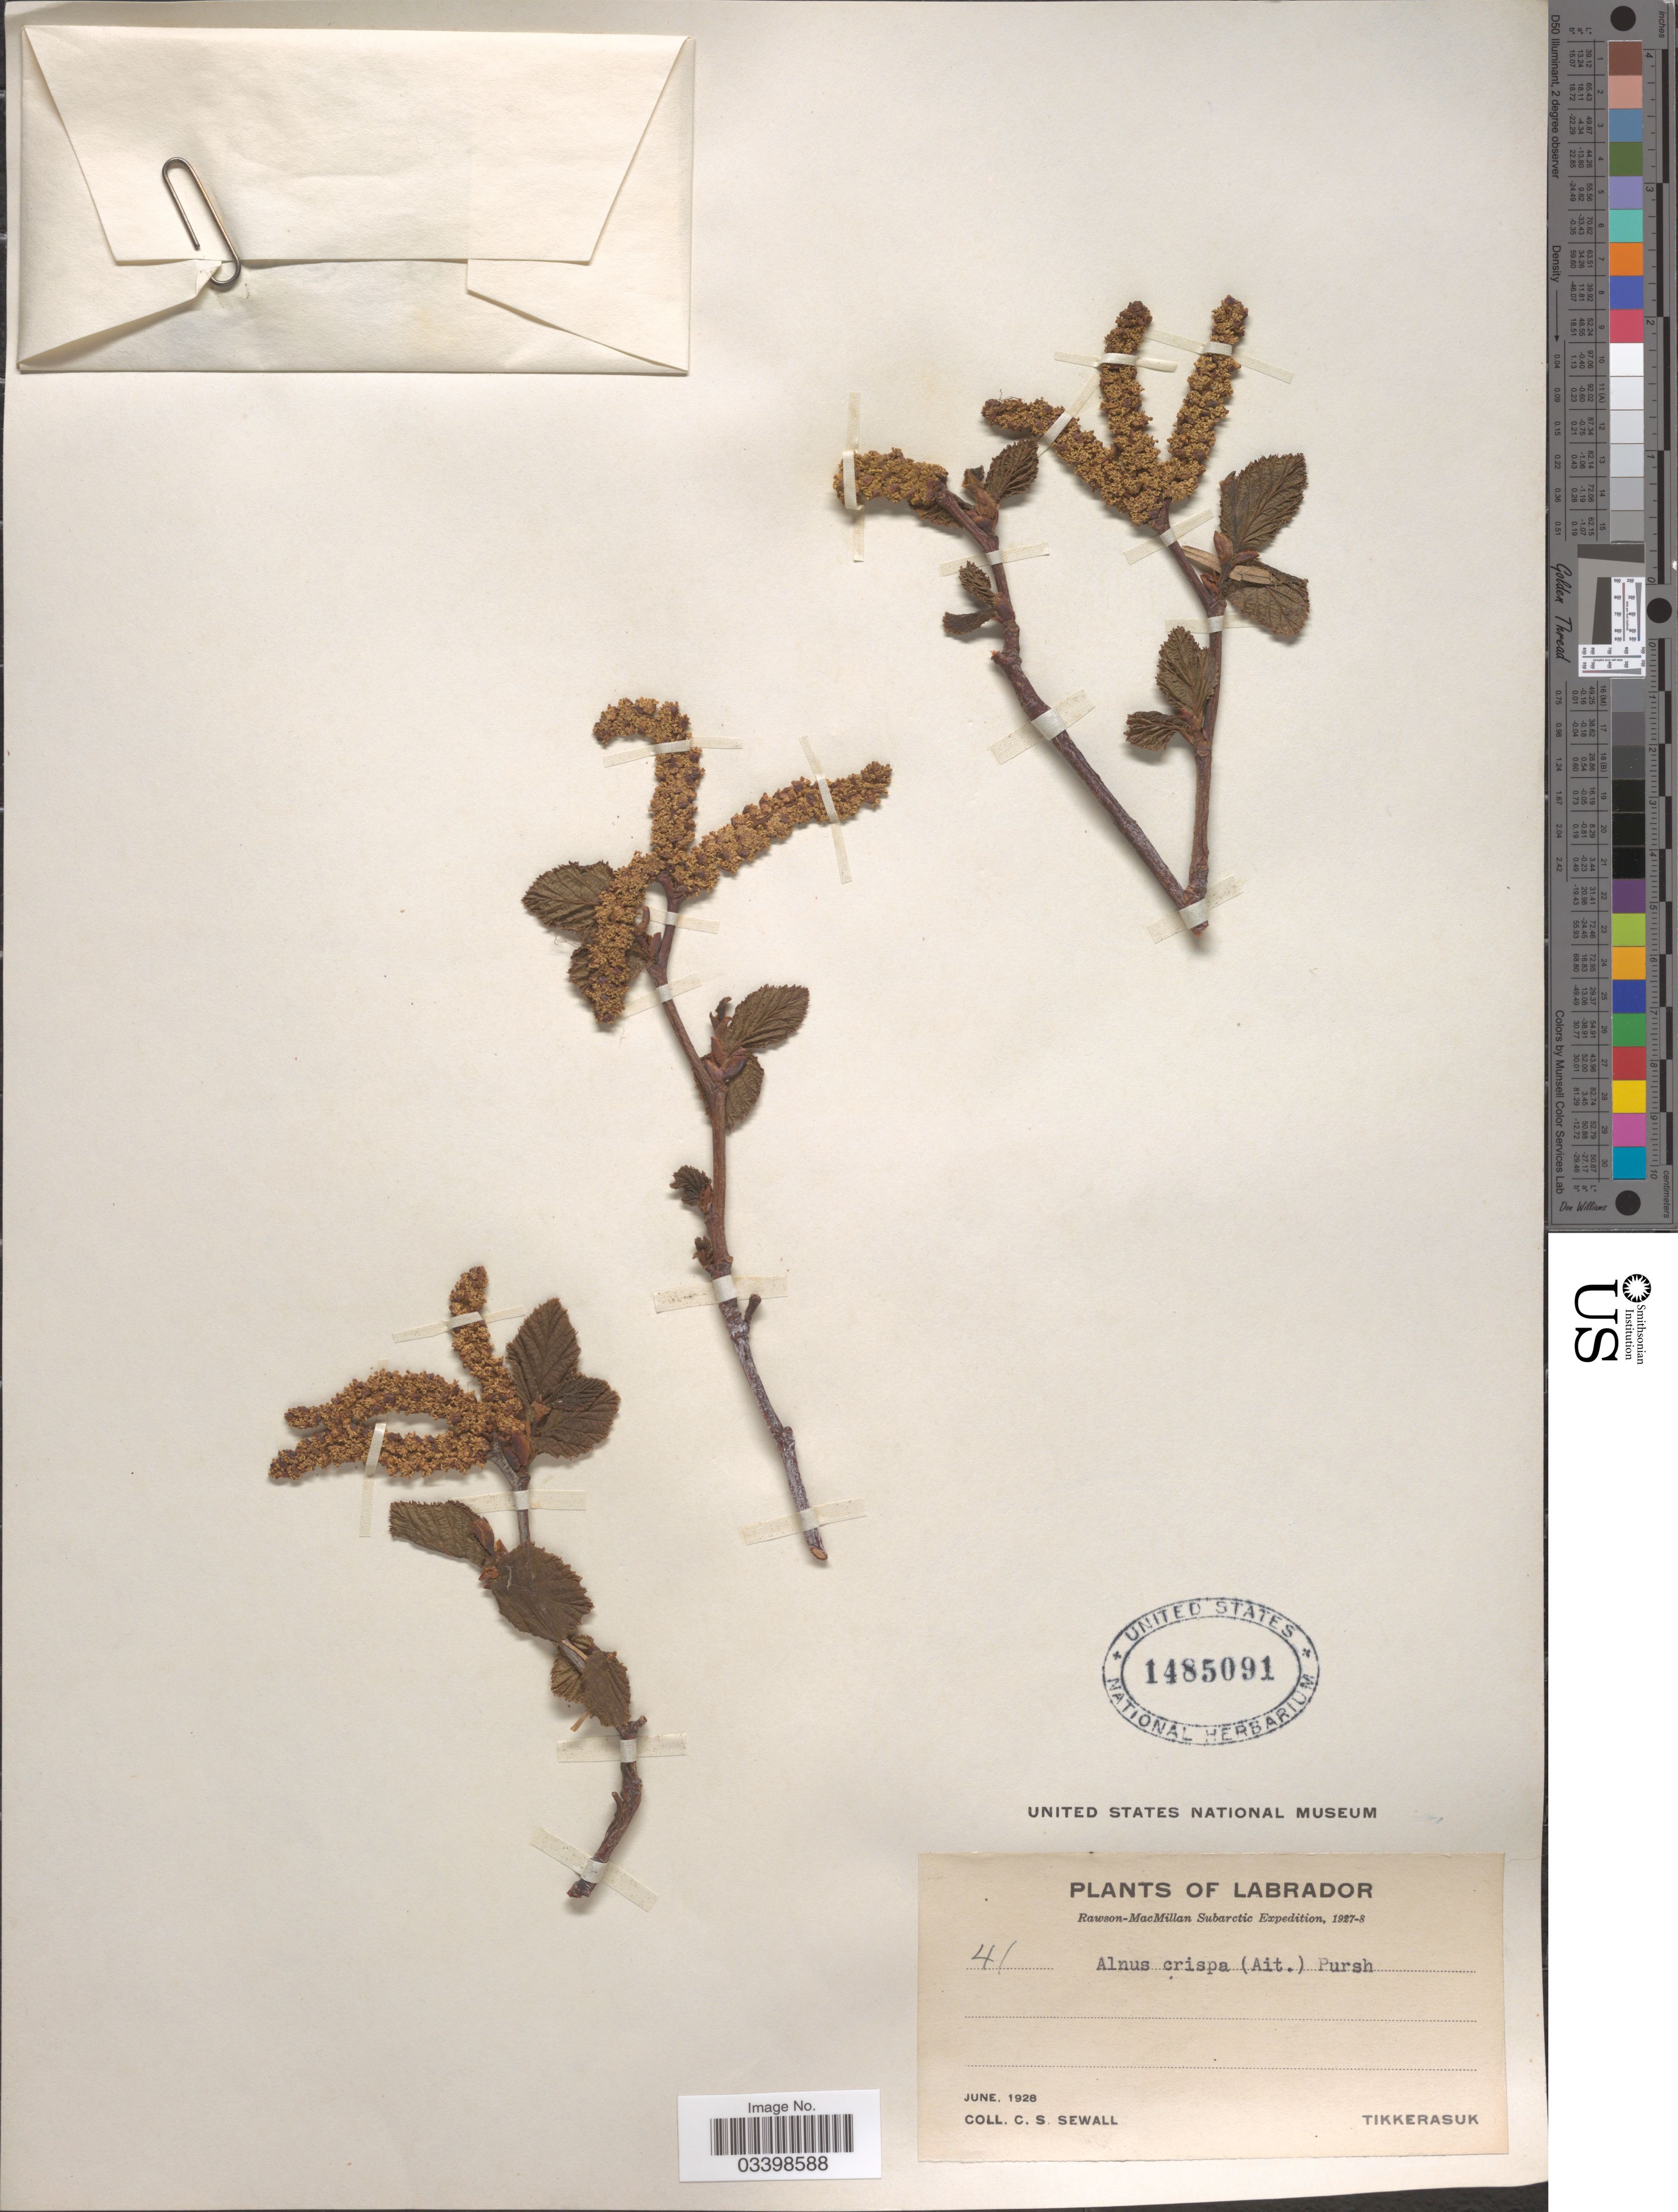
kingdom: Plantae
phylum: Tracheophyta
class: Magnoliopsida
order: Fagales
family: Betulaceae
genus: Alnus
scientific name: Alnus viridis subsp. crispa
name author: (Aiton) Turrill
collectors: C. Sewall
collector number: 41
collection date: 1928-06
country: Canada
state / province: Newfoundland and Labrador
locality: Labrador. Tikkerasuk.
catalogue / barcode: US 1485091